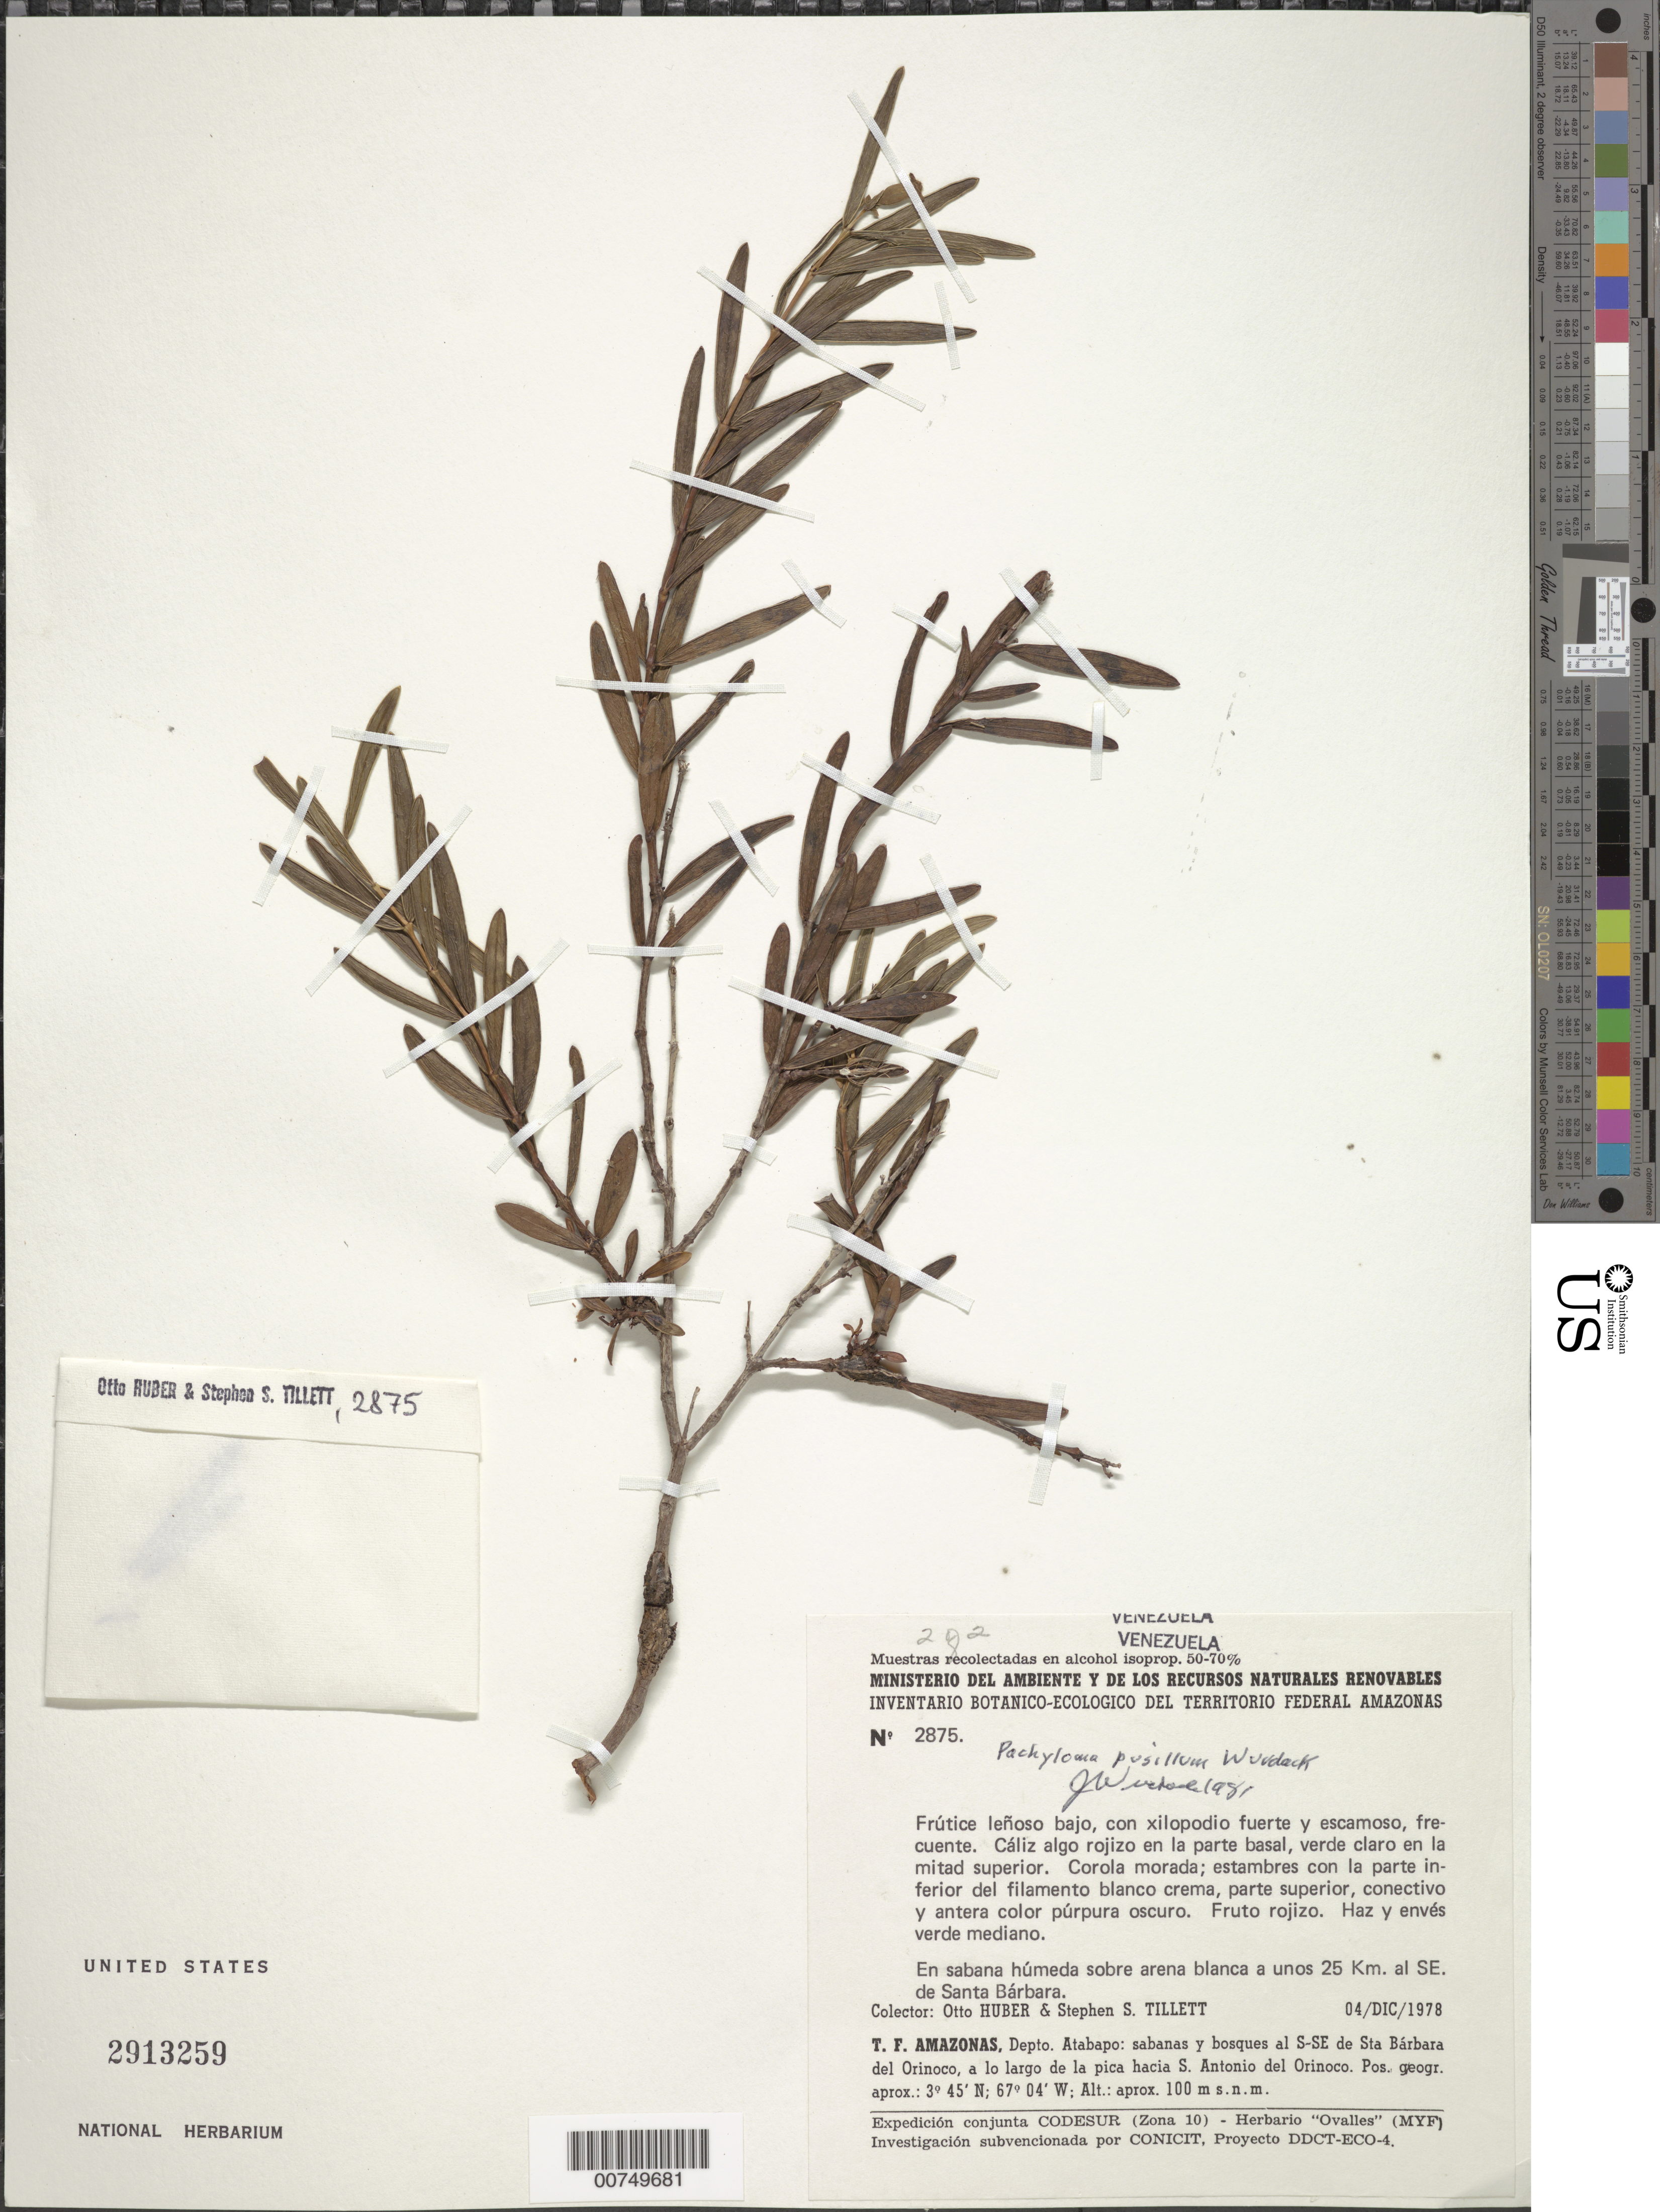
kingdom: Plantae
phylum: Tracheophyta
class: Magnoliopsida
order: Myrtales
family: Melastomataceae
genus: Pachyloma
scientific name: Pachyloma pusillum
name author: Wurdack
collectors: O. Huber & S. S. Tillett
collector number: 2875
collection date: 1978-12-04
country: Venezuela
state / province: Amazonas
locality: En sabana húmeda sobre arena blanca a unos 25 Km. al SE. de Santa Bárbara. T.F. Amazonas, Depto. Atabapo: sabanas y bosques al S-SE de Sta Bárbara del Orinoco, a lo largo de la pica hacia S. Antonio del Orinoco.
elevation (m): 100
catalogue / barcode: US 2913259